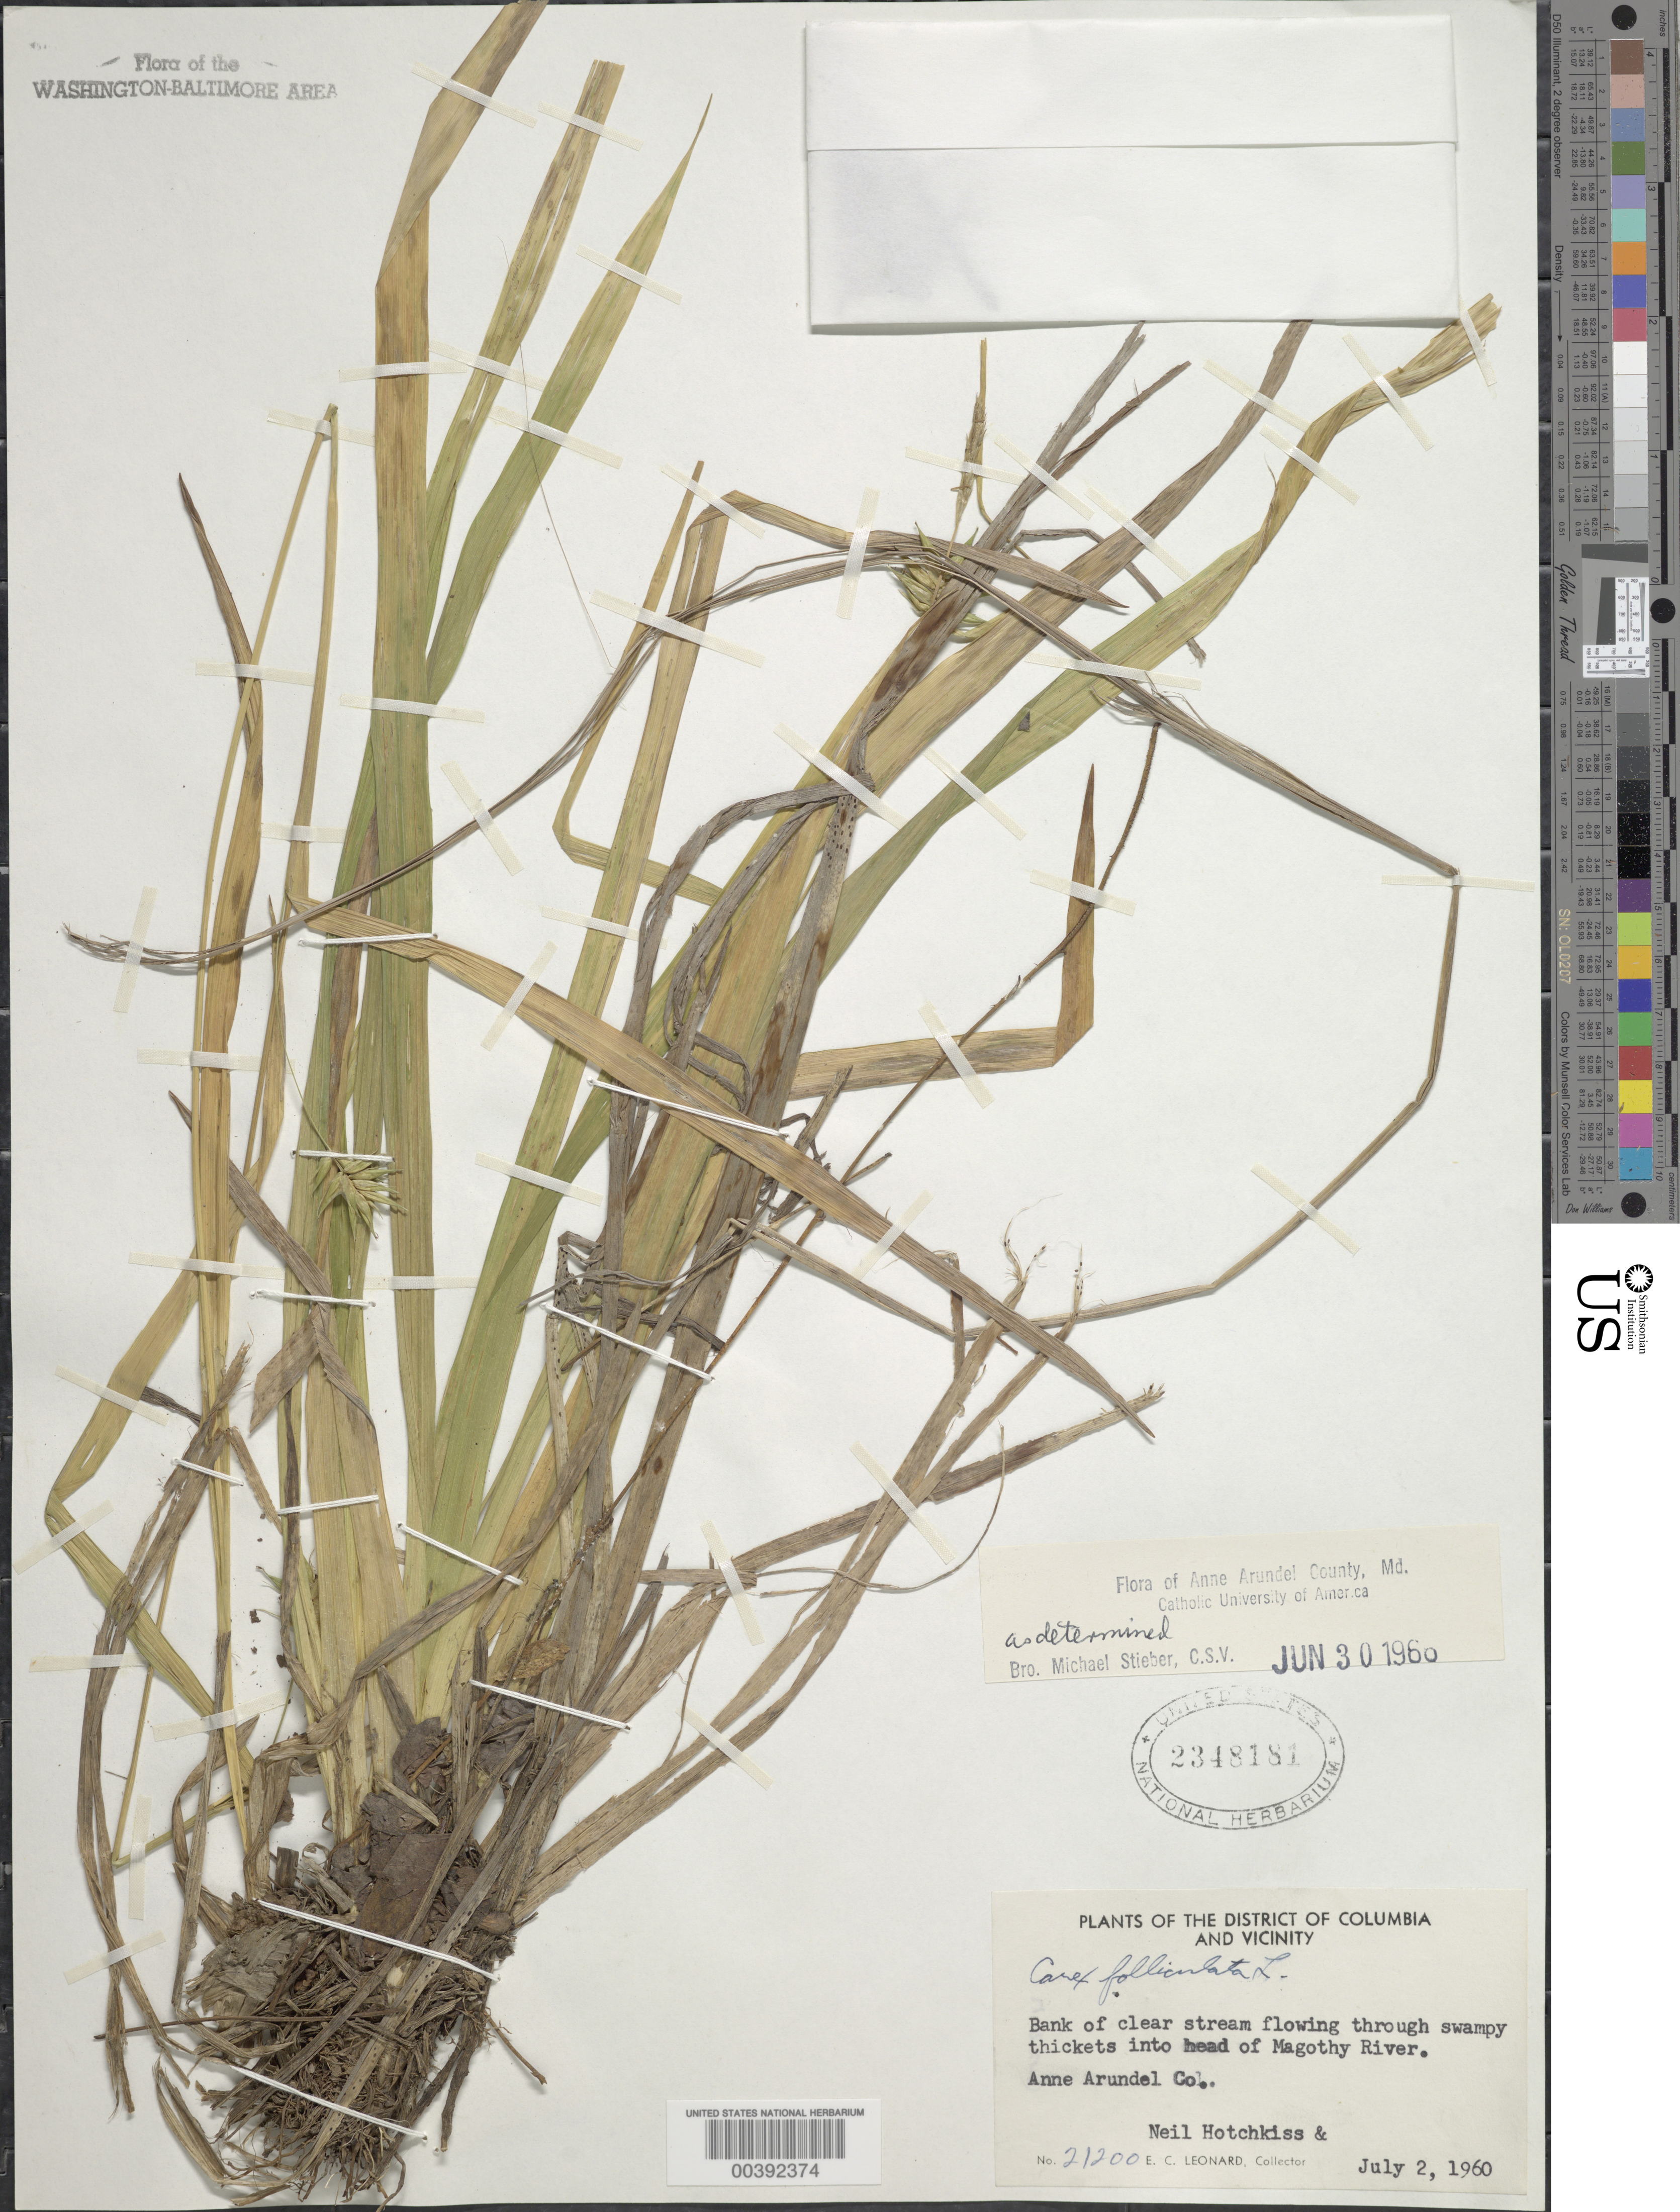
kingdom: Plantae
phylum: Tracheophyta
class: Liliopsida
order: Poales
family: Cyperaceae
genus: Carex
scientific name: Carex folliculata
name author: L.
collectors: N. Hotchkiss & E. C. Leonard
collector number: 21200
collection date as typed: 02 Jul 1960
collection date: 1960-07-02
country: United States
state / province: Maryland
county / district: Anne Arundel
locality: Magothy River head tributary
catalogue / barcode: US 2348181